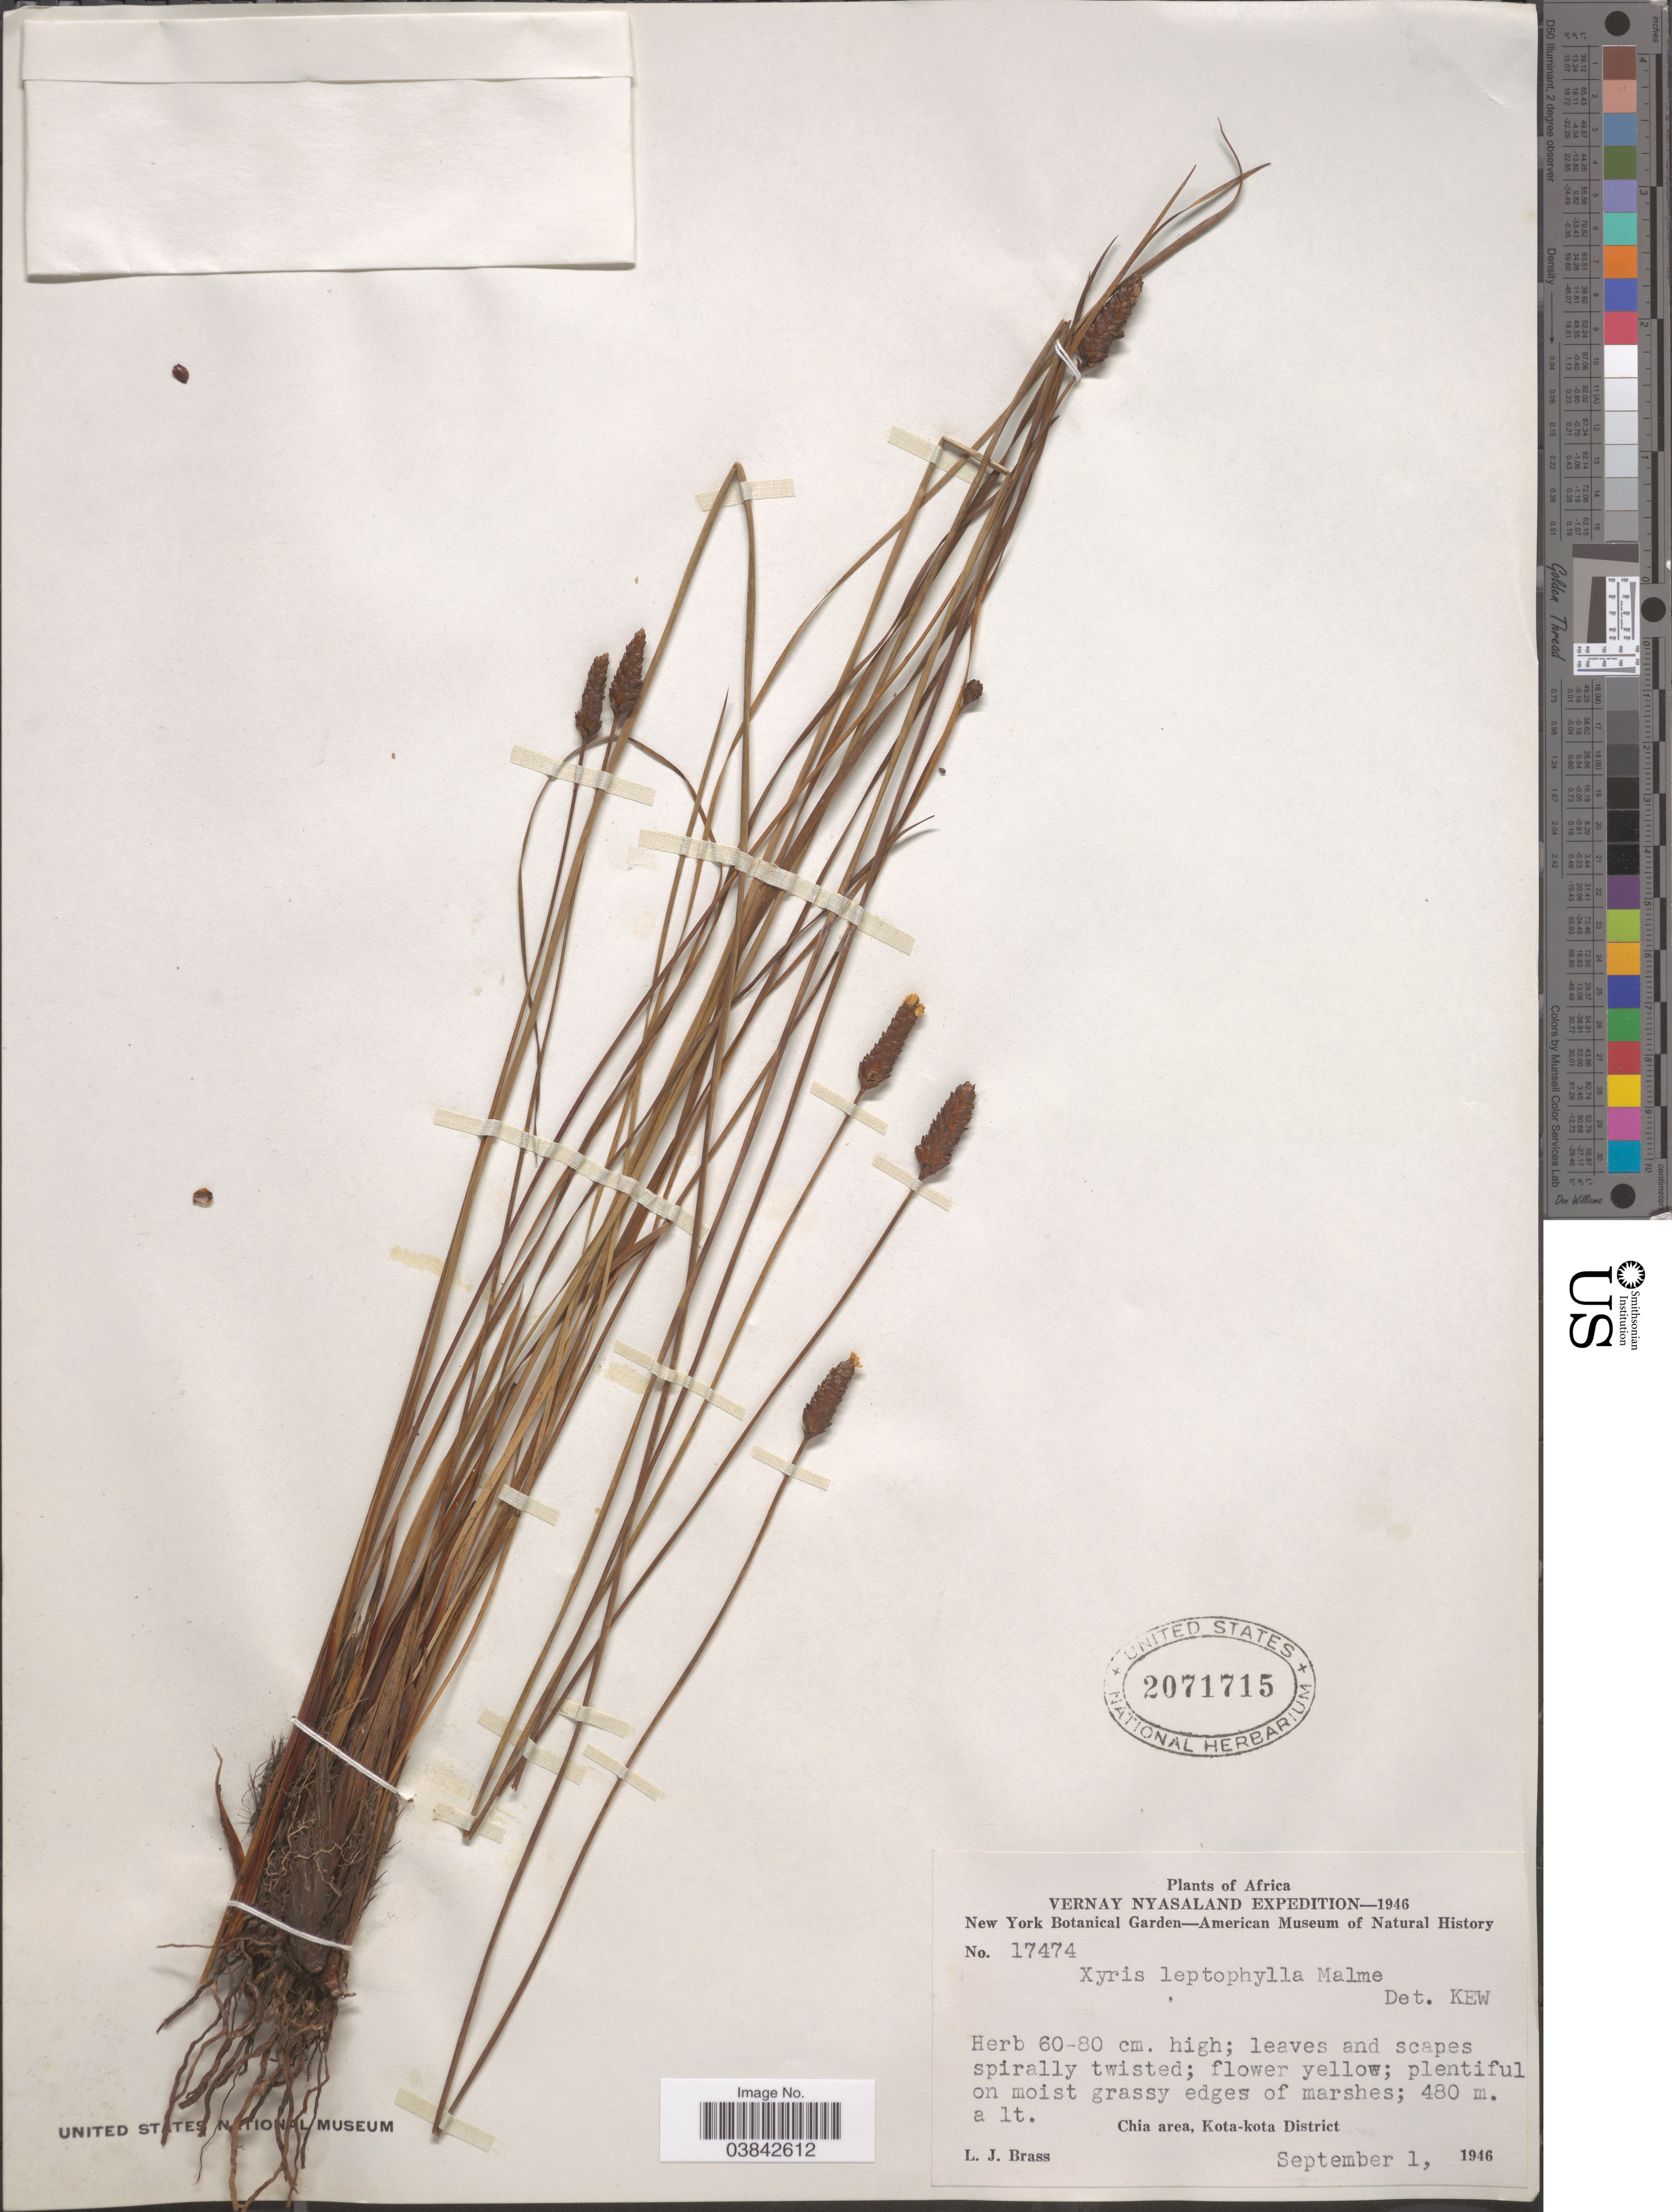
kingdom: Plantae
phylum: Tracheophyta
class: Liliopsida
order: Poales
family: Xyridaceae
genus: Xyris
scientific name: Xyris leptophylla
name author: Malme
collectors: L. J. Brass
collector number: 17474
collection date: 1946-09-01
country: Malawi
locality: Vernay Nyasaland. Chia area, Kota-kota District.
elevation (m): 480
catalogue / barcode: US 2071715